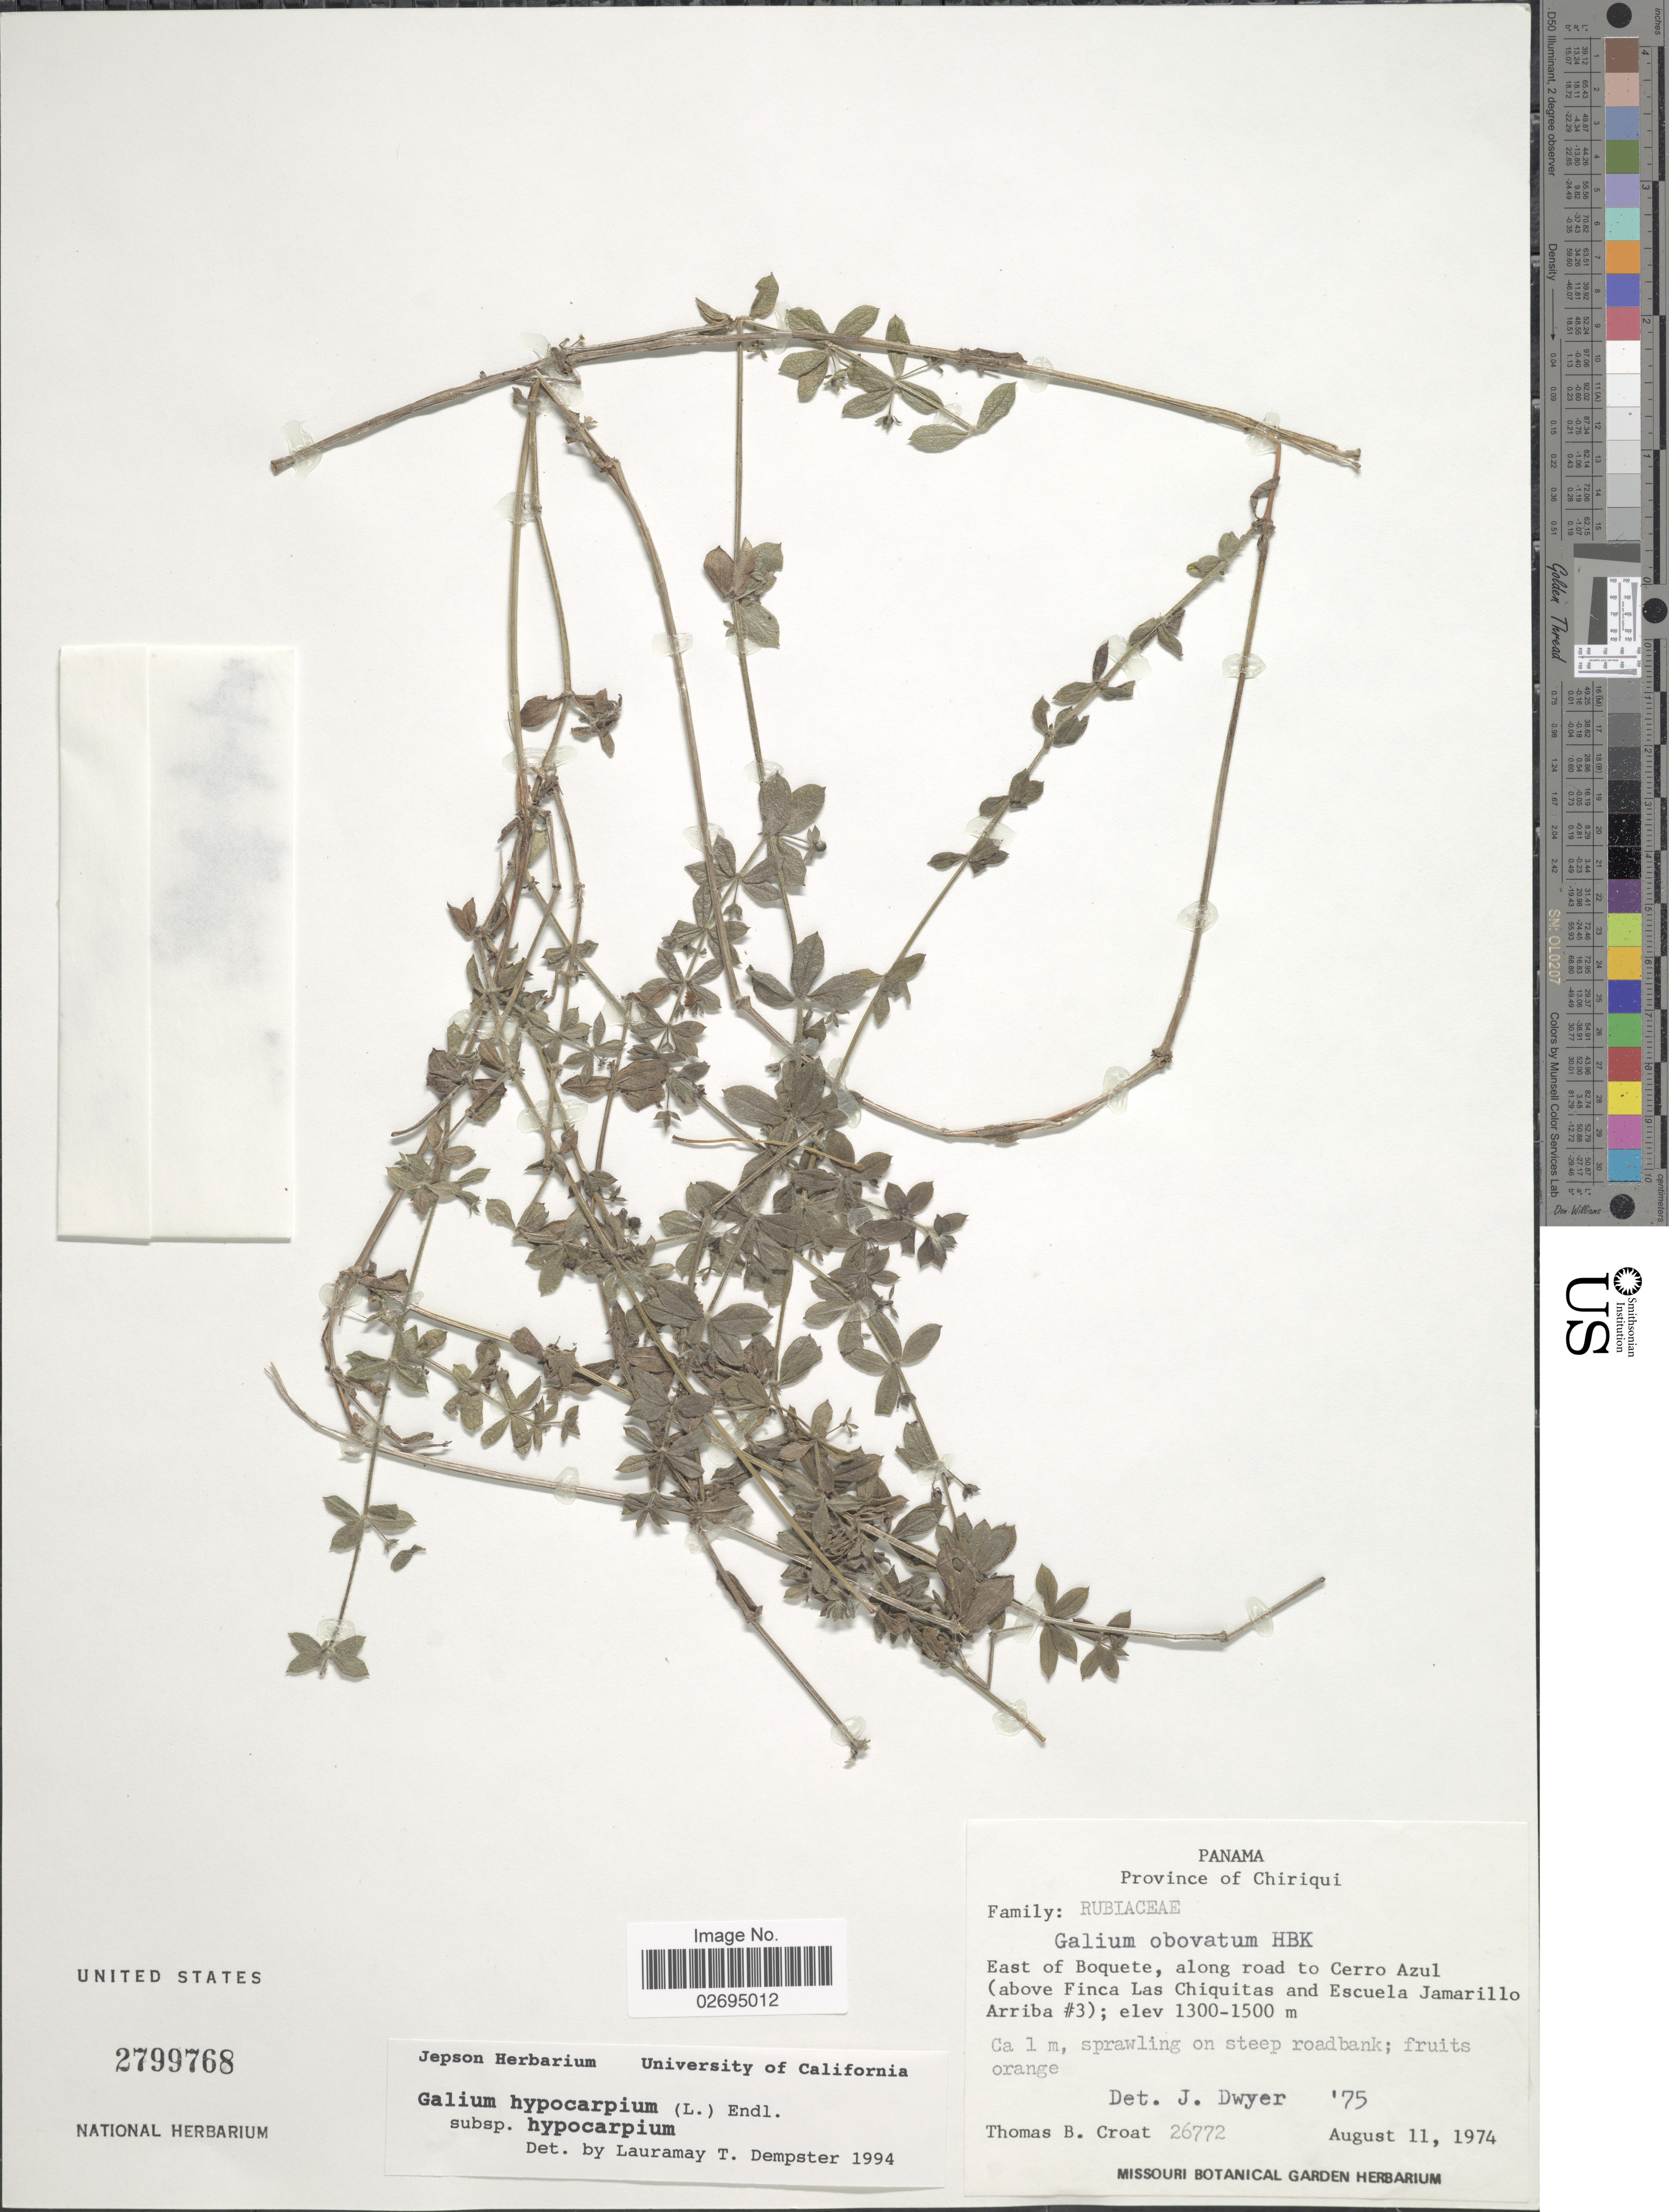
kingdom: Plantae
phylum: Tracheophyta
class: Magnoliopsida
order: Gentianales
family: Rubiaceae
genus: Galium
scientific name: Galium hypocarpium subsp. hypocarpium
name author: (L.) Endl. ex Griseb.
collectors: T. B. Croat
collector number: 26772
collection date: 1974-08-11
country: Panama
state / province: Chiriqui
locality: East of Boquete, along road to Cerro Azul (above Finca Las Chiquitas and Escuela Jamarillo Arriba #3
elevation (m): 1300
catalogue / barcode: US 2799768